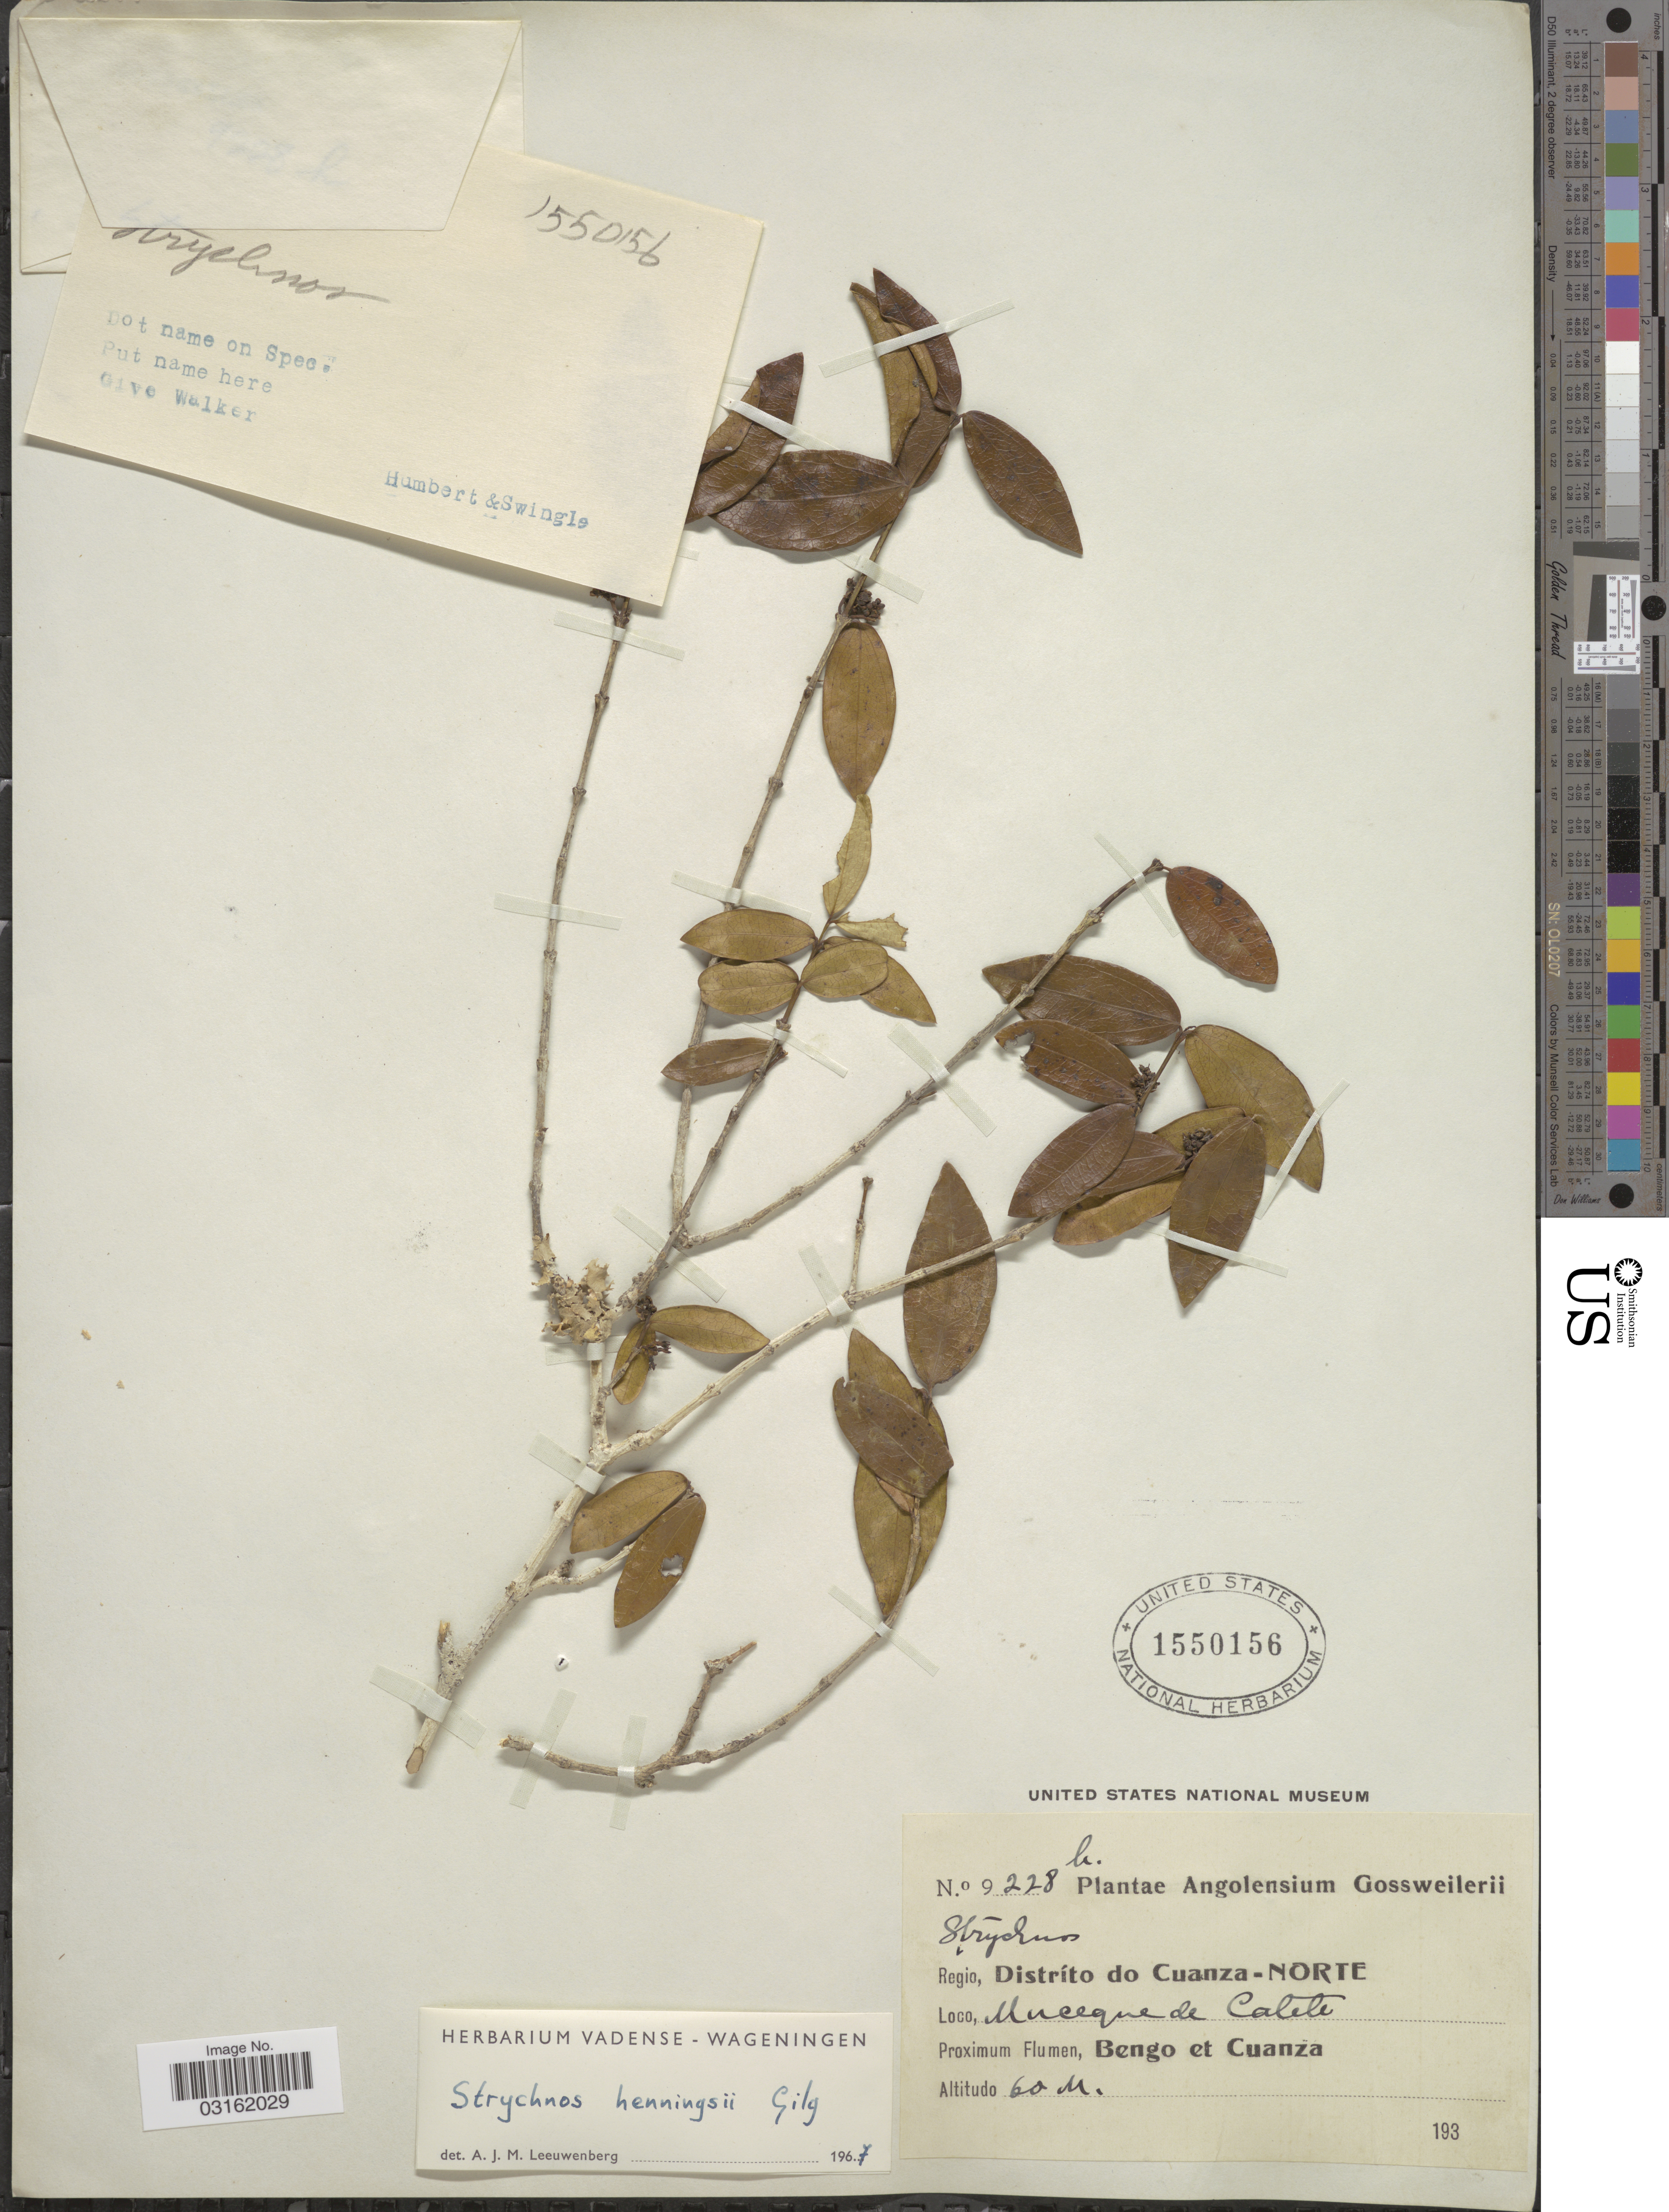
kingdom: Plantae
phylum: Tracheophyta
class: Magnoliopsida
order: Gentianales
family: Loganiaceae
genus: Strychnos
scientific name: Strychnos henningsii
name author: Gilg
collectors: -. Gossweiler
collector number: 9228b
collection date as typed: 193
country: Angola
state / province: Cuanza Norte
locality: Regio, Distríto do Cuanza-Norte, Muceque de Catete, Proximum Flumen, Bengo et Cuanza.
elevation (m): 60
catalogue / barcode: US 1550156